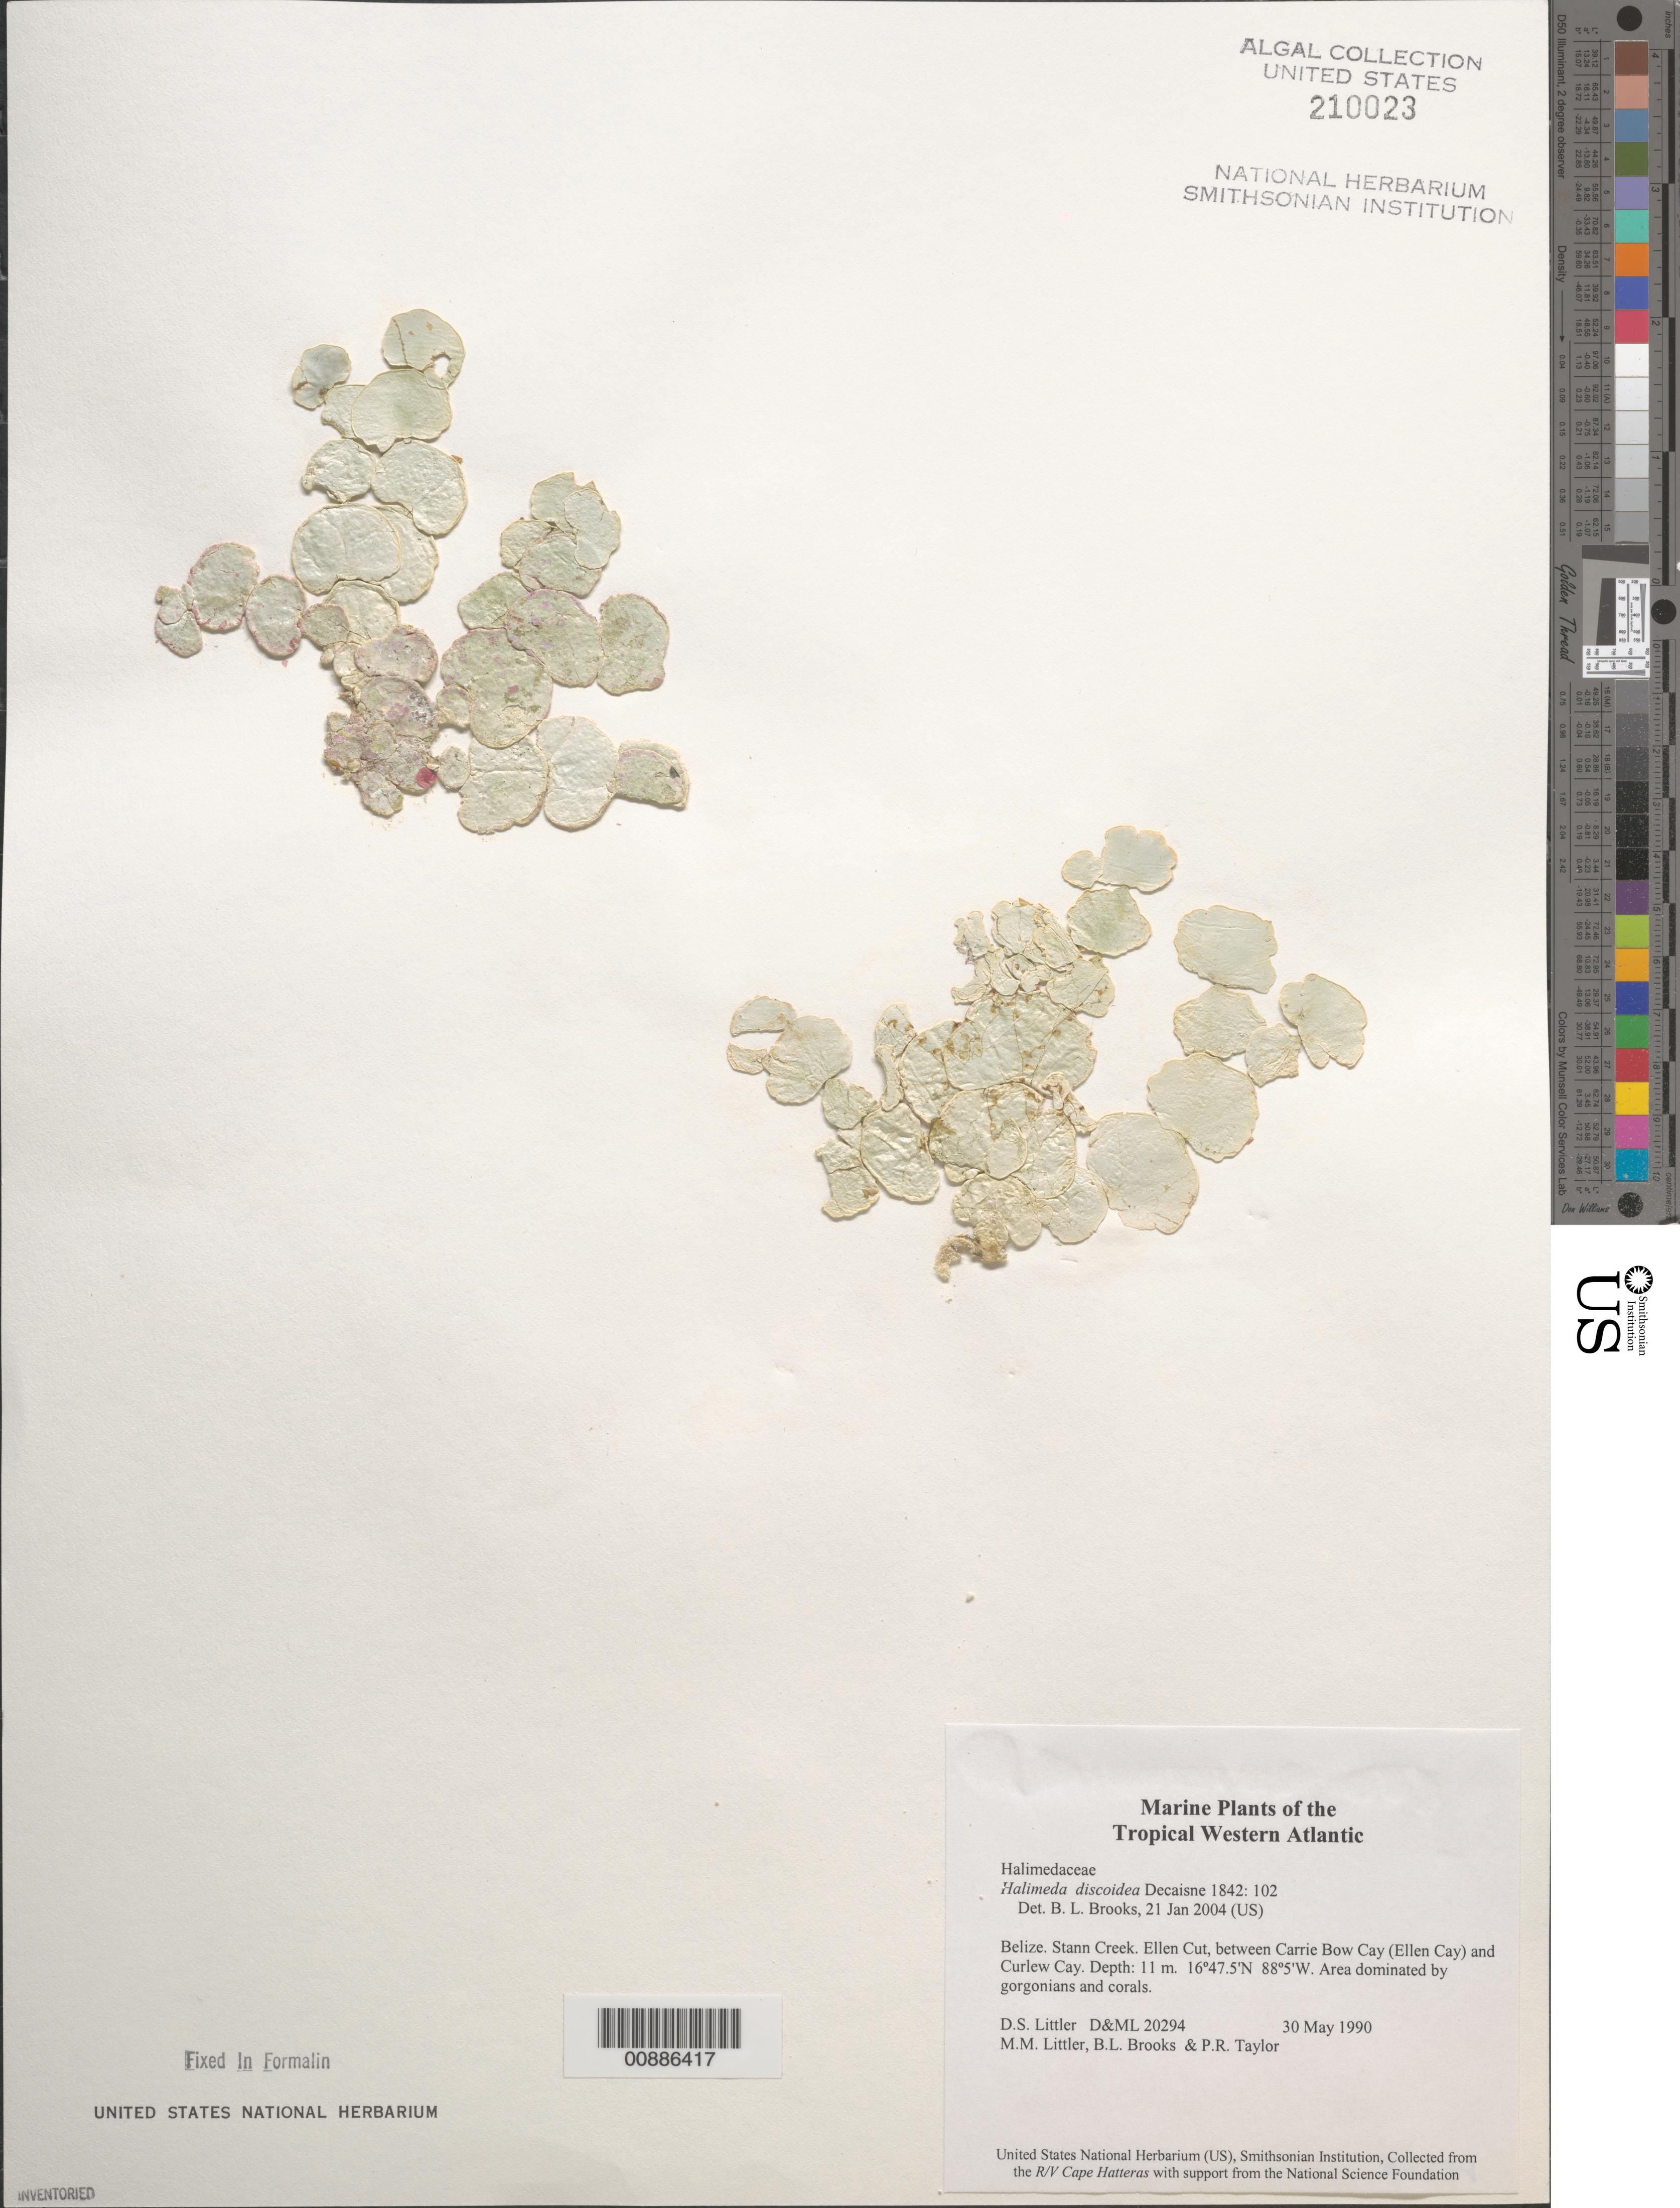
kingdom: Plantae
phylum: Chlorophyta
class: Ulvophyceae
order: Bryopsidales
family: Halimedaceae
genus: Halimeda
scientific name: Halimeda discoidea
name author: Decne.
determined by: Brooks, B. L., (BOT), Smithsonian Institution - National Museum of Natural History (UNITED STATES)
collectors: D. S. Littler, M. M. Littler, B. Brooks & P. R. Taylor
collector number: D&ML 20294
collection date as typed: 30 may 1990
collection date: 1990-05-30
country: Belize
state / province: Stann Creek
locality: Ellen Cut, between Carrie Bow Cay (Ellen Cay) and Curlew Cay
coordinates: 16 47.5'N, 88 5"W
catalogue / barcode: US 210023